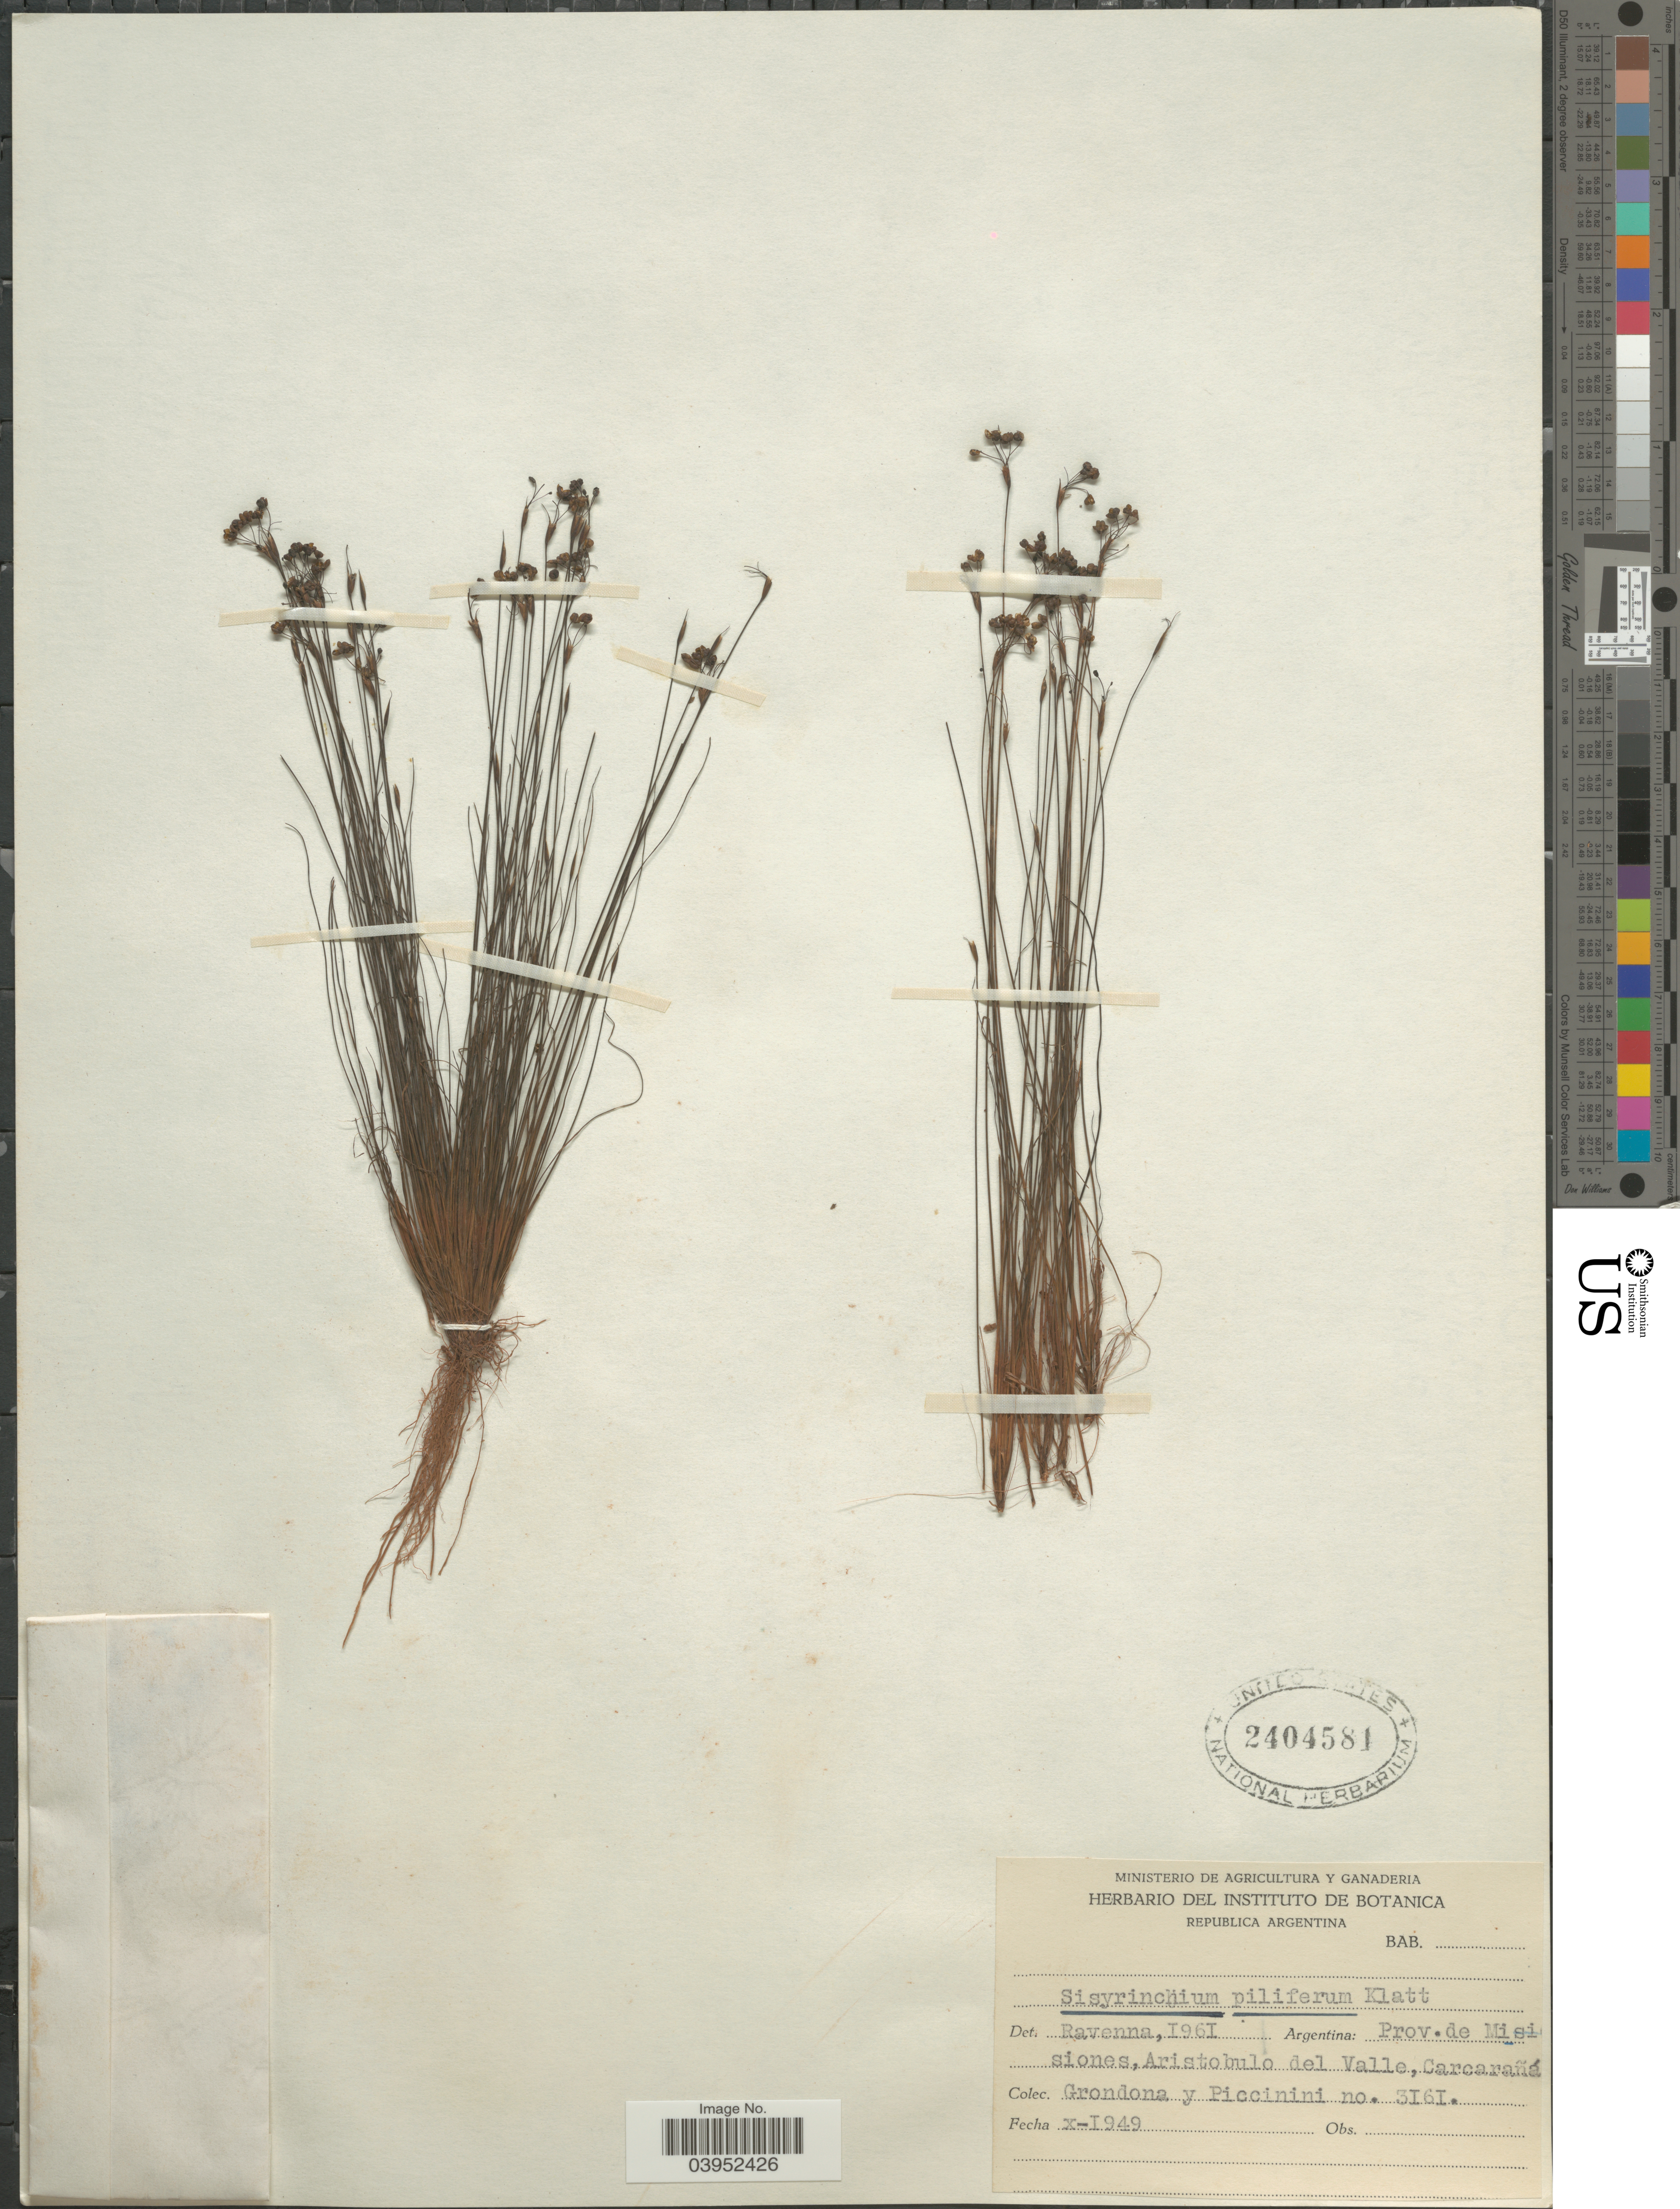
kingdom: Plantae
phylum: Tracheophyta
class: Liliopsida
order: Asparagales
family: Iridaceae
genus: Sisyrinchium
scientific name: Sisyrinchium piliferum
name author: Klatt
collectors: Grondona & Piccinini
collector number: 3161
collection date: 1949-10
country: Argentina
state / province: Misiones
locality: Aristobulo del Valle, Carcaraña.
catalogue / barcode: US 2404581